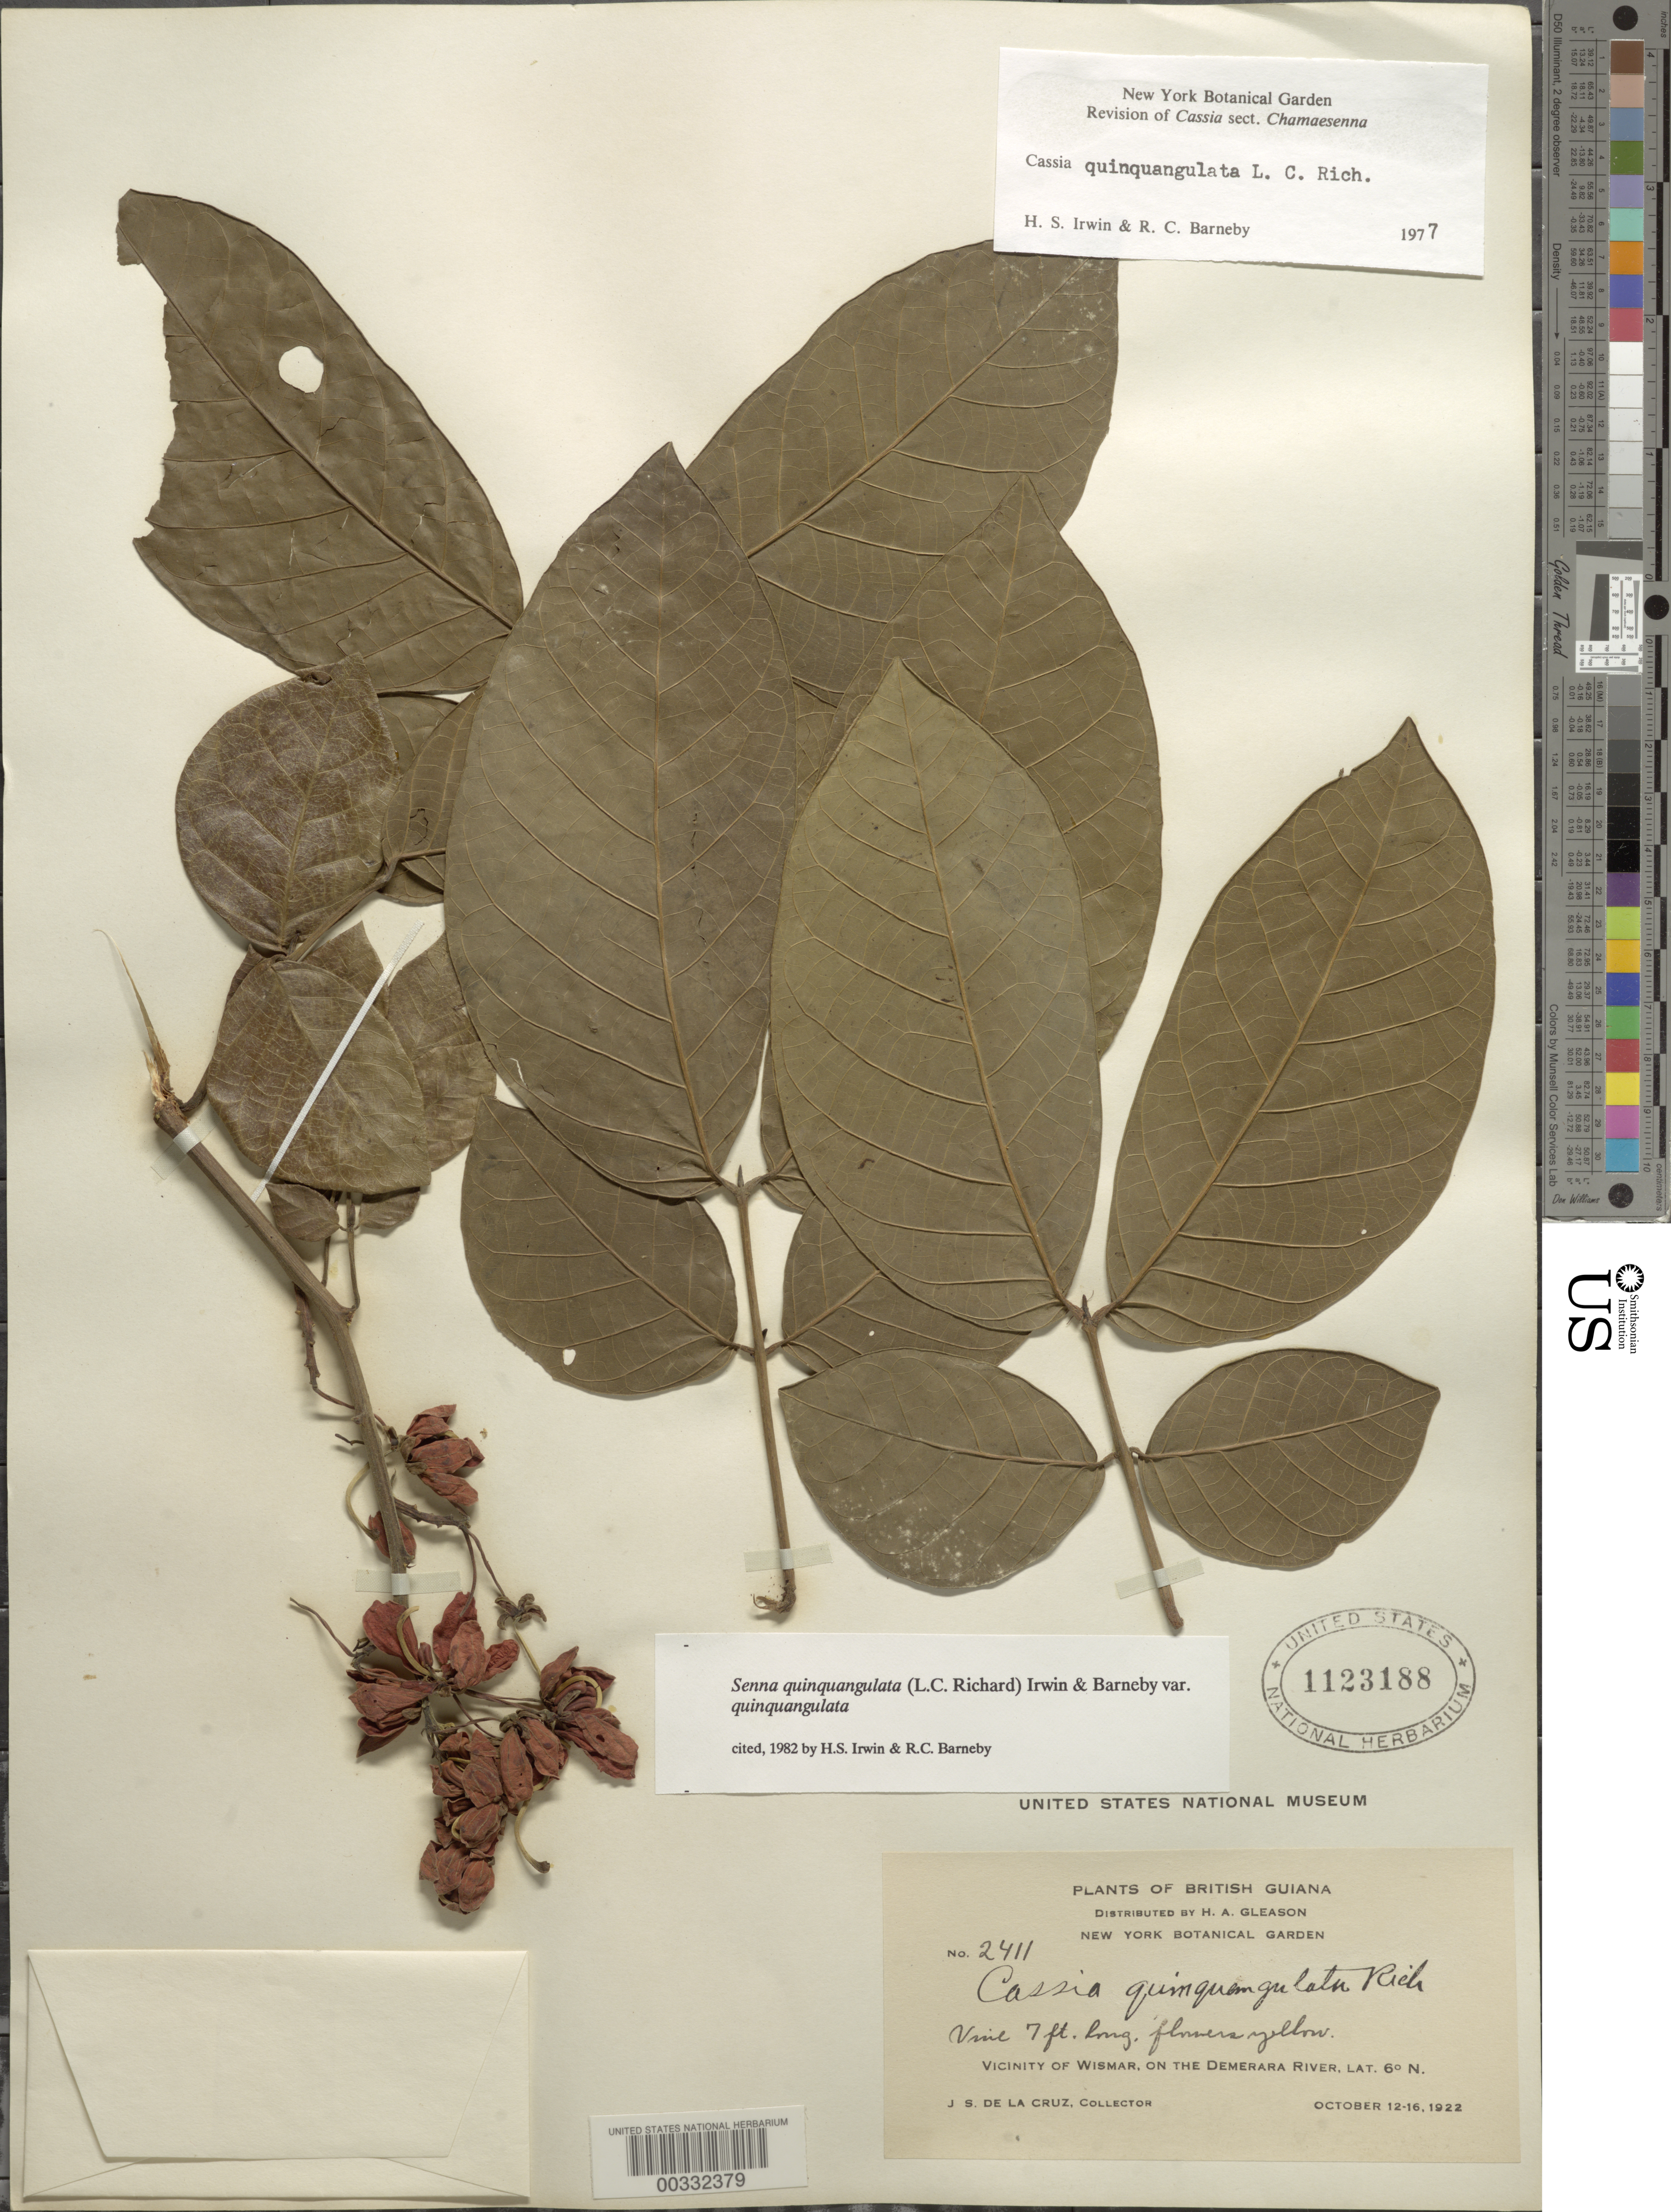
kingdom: Plantae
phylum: Tracheophyta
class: Magnoliopsida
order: Fabales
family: Fabaceae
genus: Senna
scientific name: Senna quinquangulata var. quinquangulata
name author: H.S. Irwin & Barneby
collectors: J. S. de la Cruz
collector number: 2411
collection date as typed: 12 Oct 1922 to 16 Oct 1922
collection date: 1922-10-12/1922-10-16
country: Guyana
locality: Vicinity of wismar, on the demerara river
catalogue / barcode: US 1123188